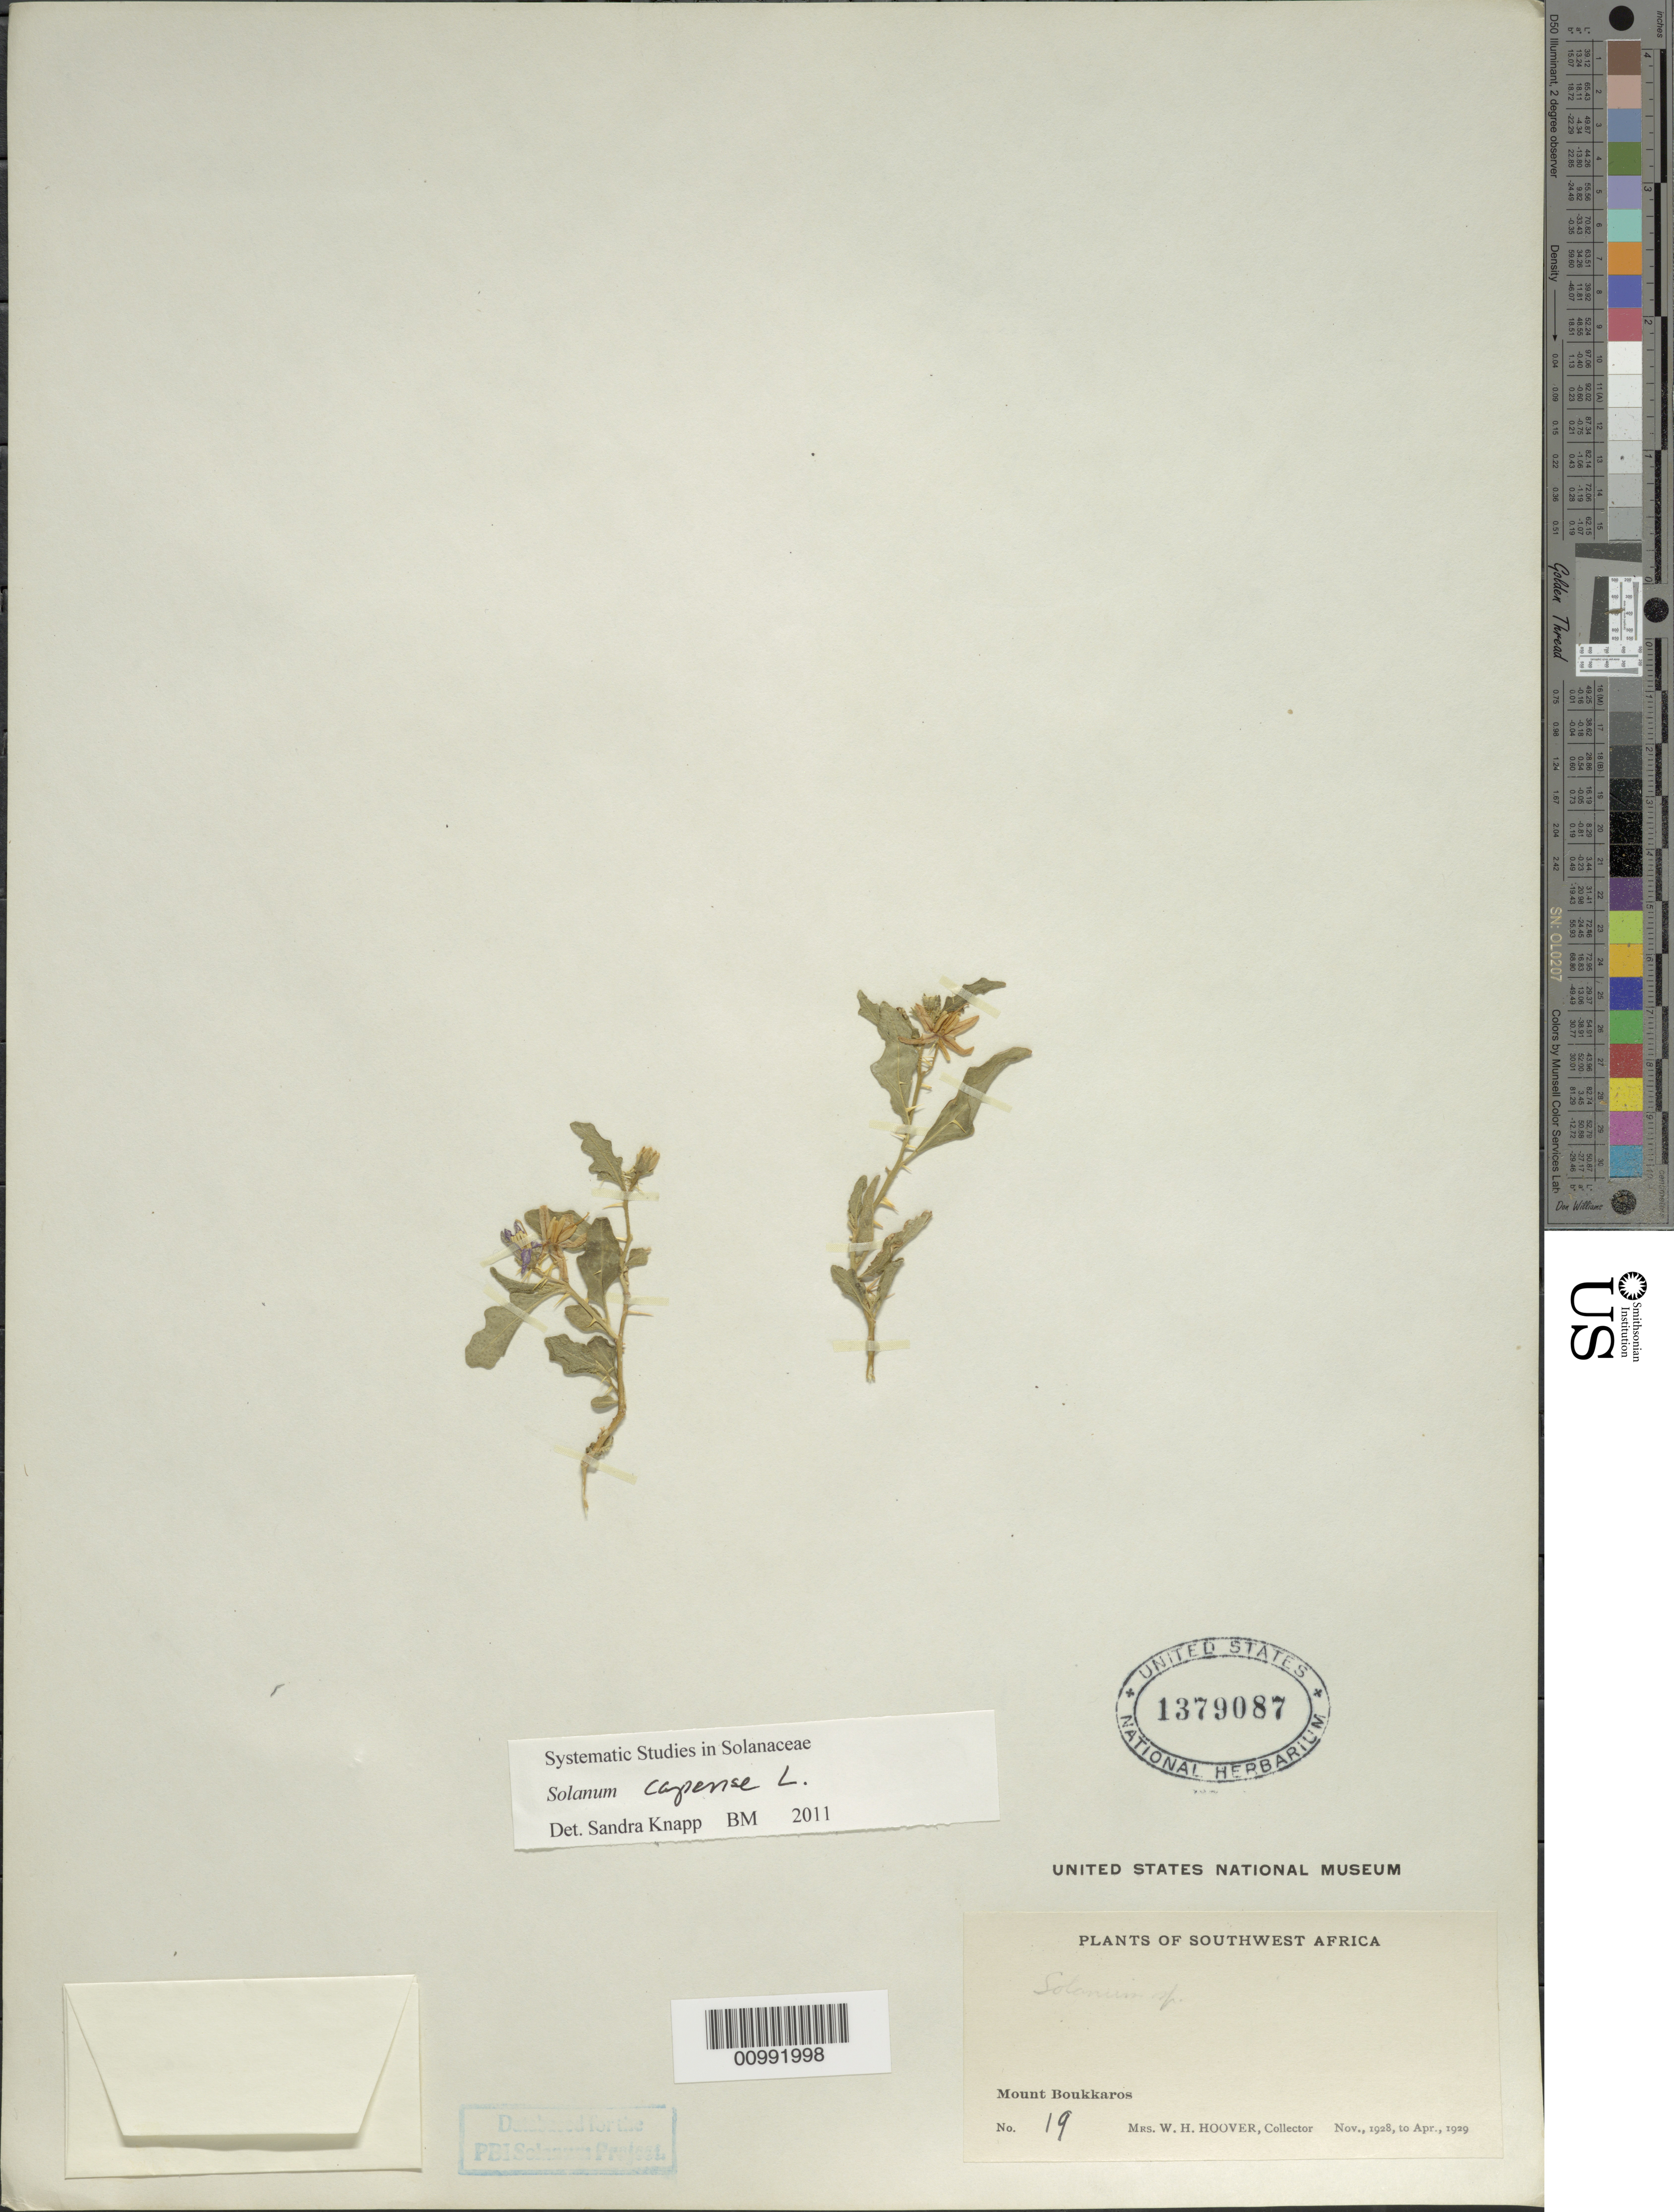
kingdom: Plantae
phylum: Tracheophyta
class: Magnoliopsida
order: Solanales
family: Solanaceae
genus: Solanum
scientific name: Solanum capense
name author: L.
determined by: Knapp, S. D.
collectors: W. Hoover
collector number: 19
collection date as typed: Nov 1928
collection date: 1928-11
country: Namibia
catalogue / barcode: US 1379087